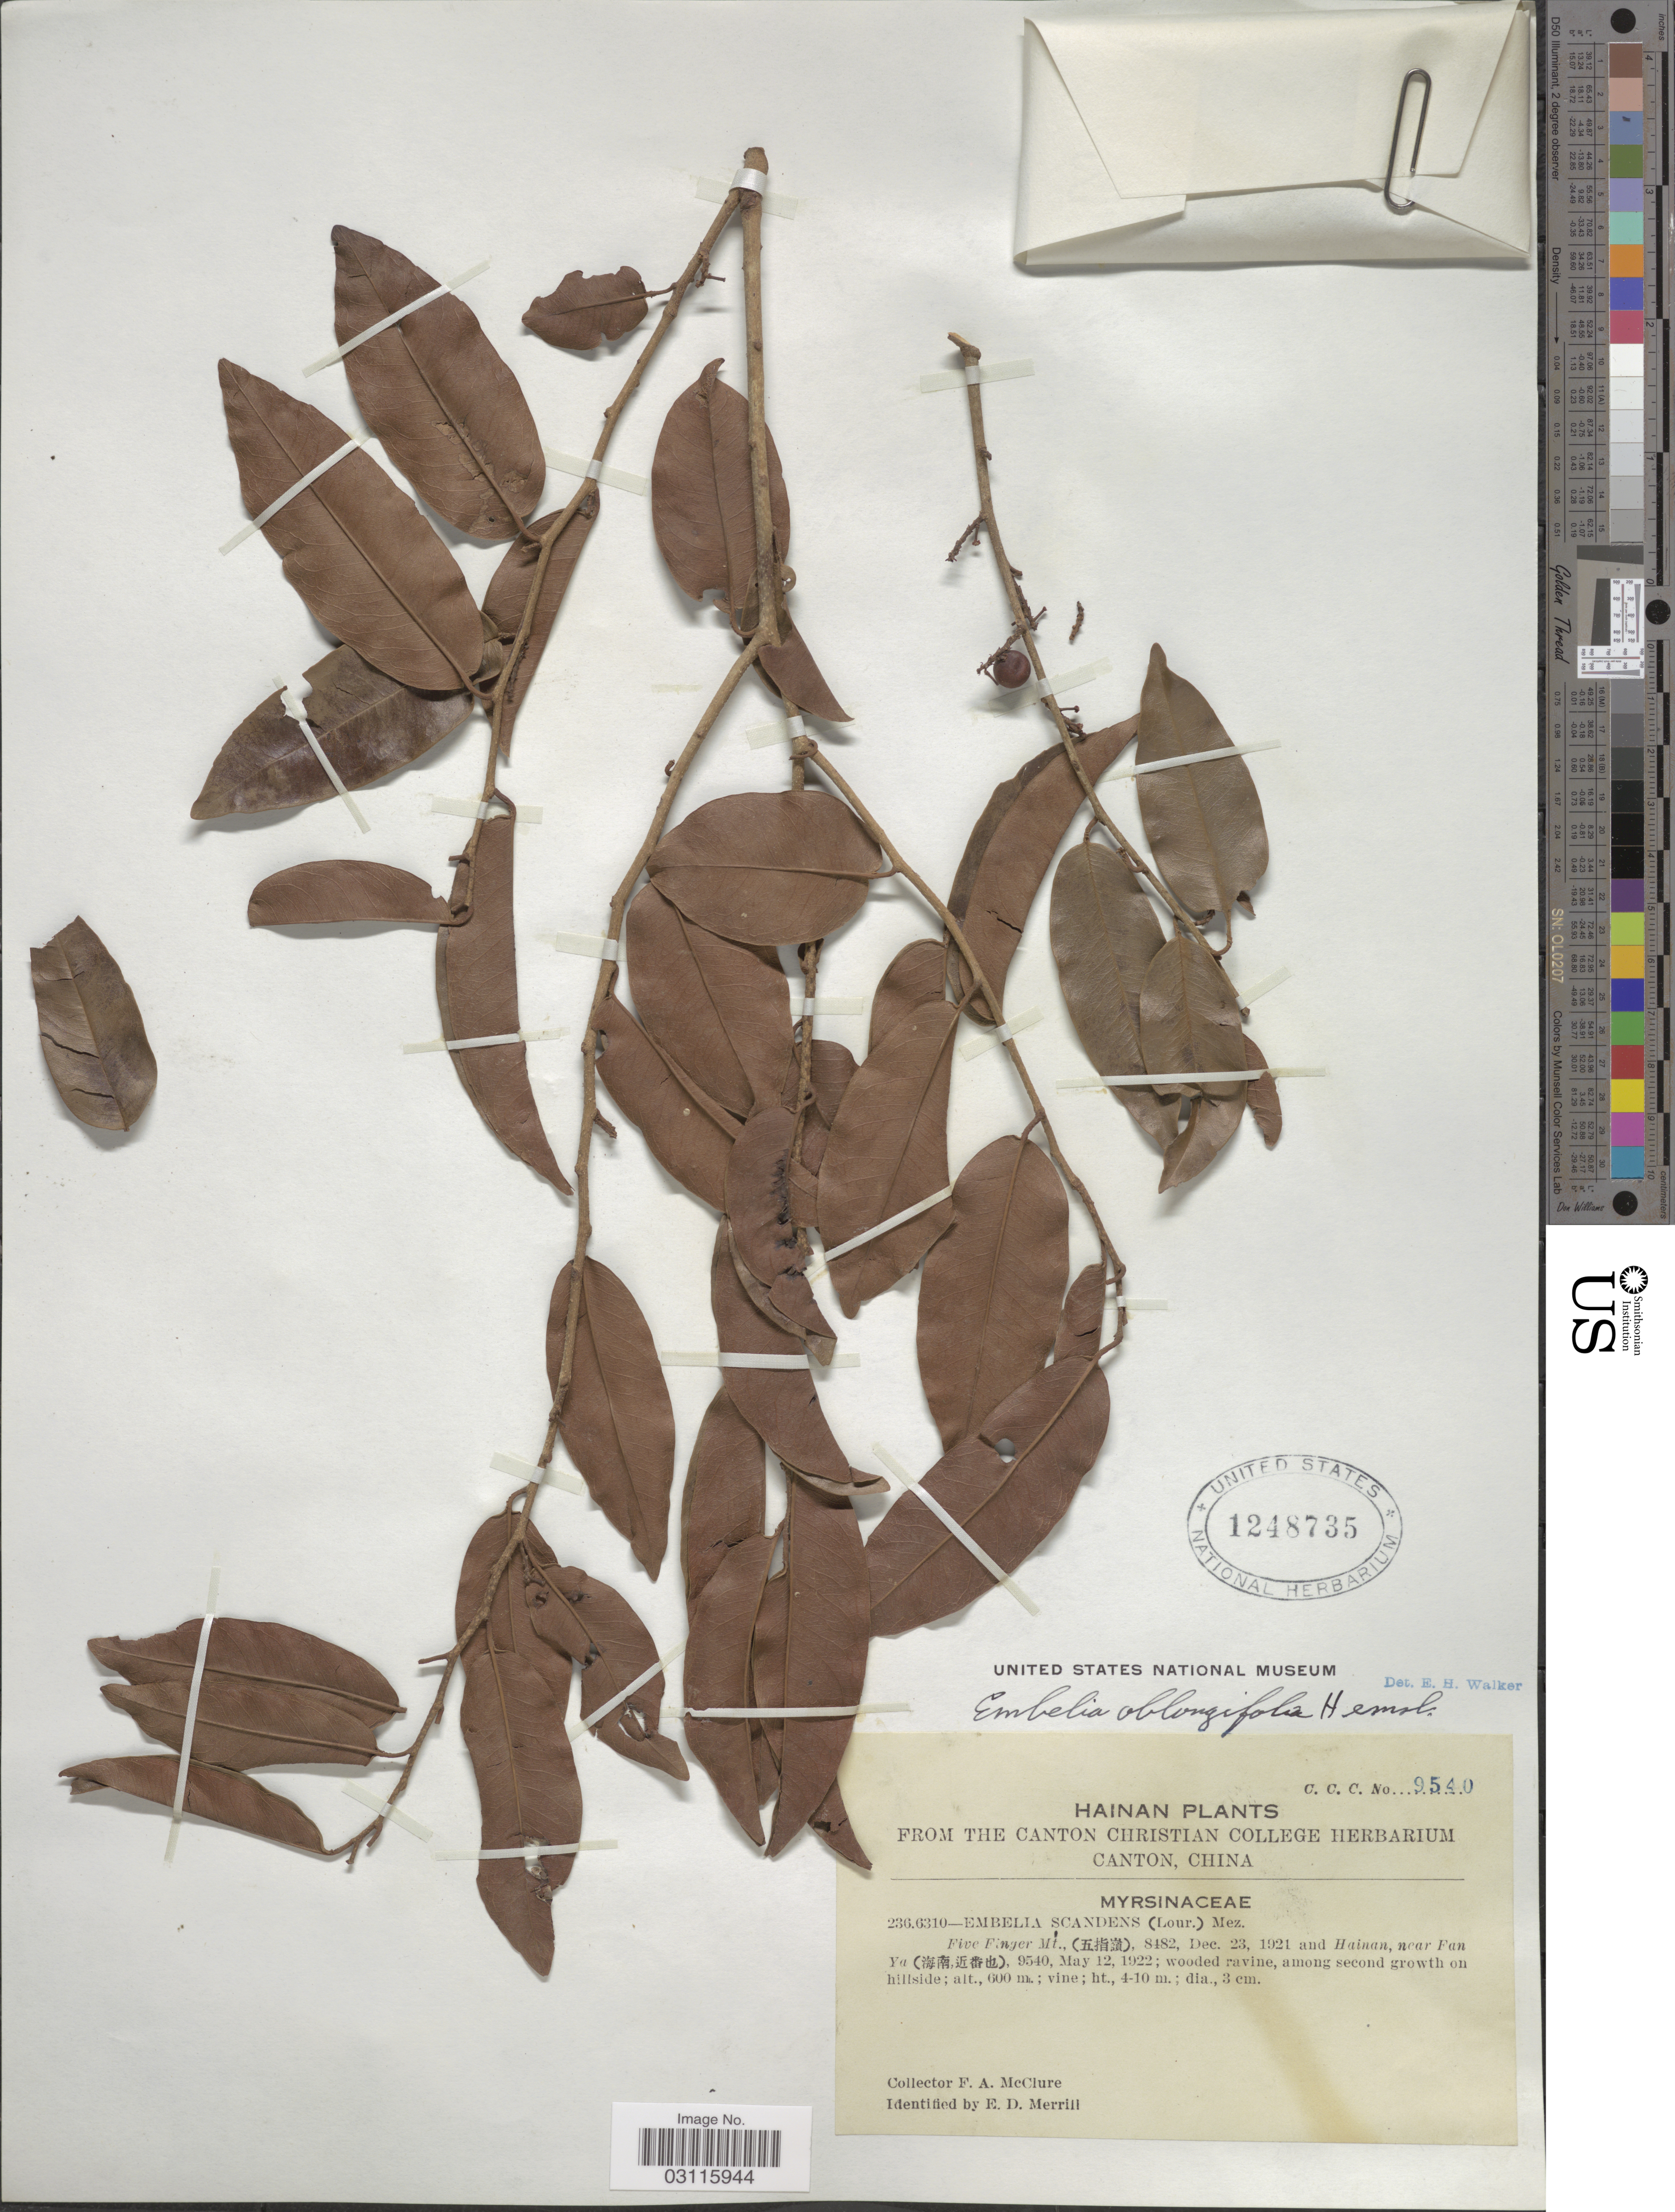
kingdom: Plantae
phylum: Tracheophyta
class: Magnoliopsida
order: Ericales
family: Primulaceae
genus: Embelia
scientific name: Embelia oblongifolia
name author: Hemsl.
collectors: F. A. McClure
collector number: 9540/8482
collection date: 1921-12-23/1922-05-12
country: China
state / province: Hainan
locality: Five Finger Mt., near Fan Ya.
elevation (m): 600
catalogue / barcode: US 1248735